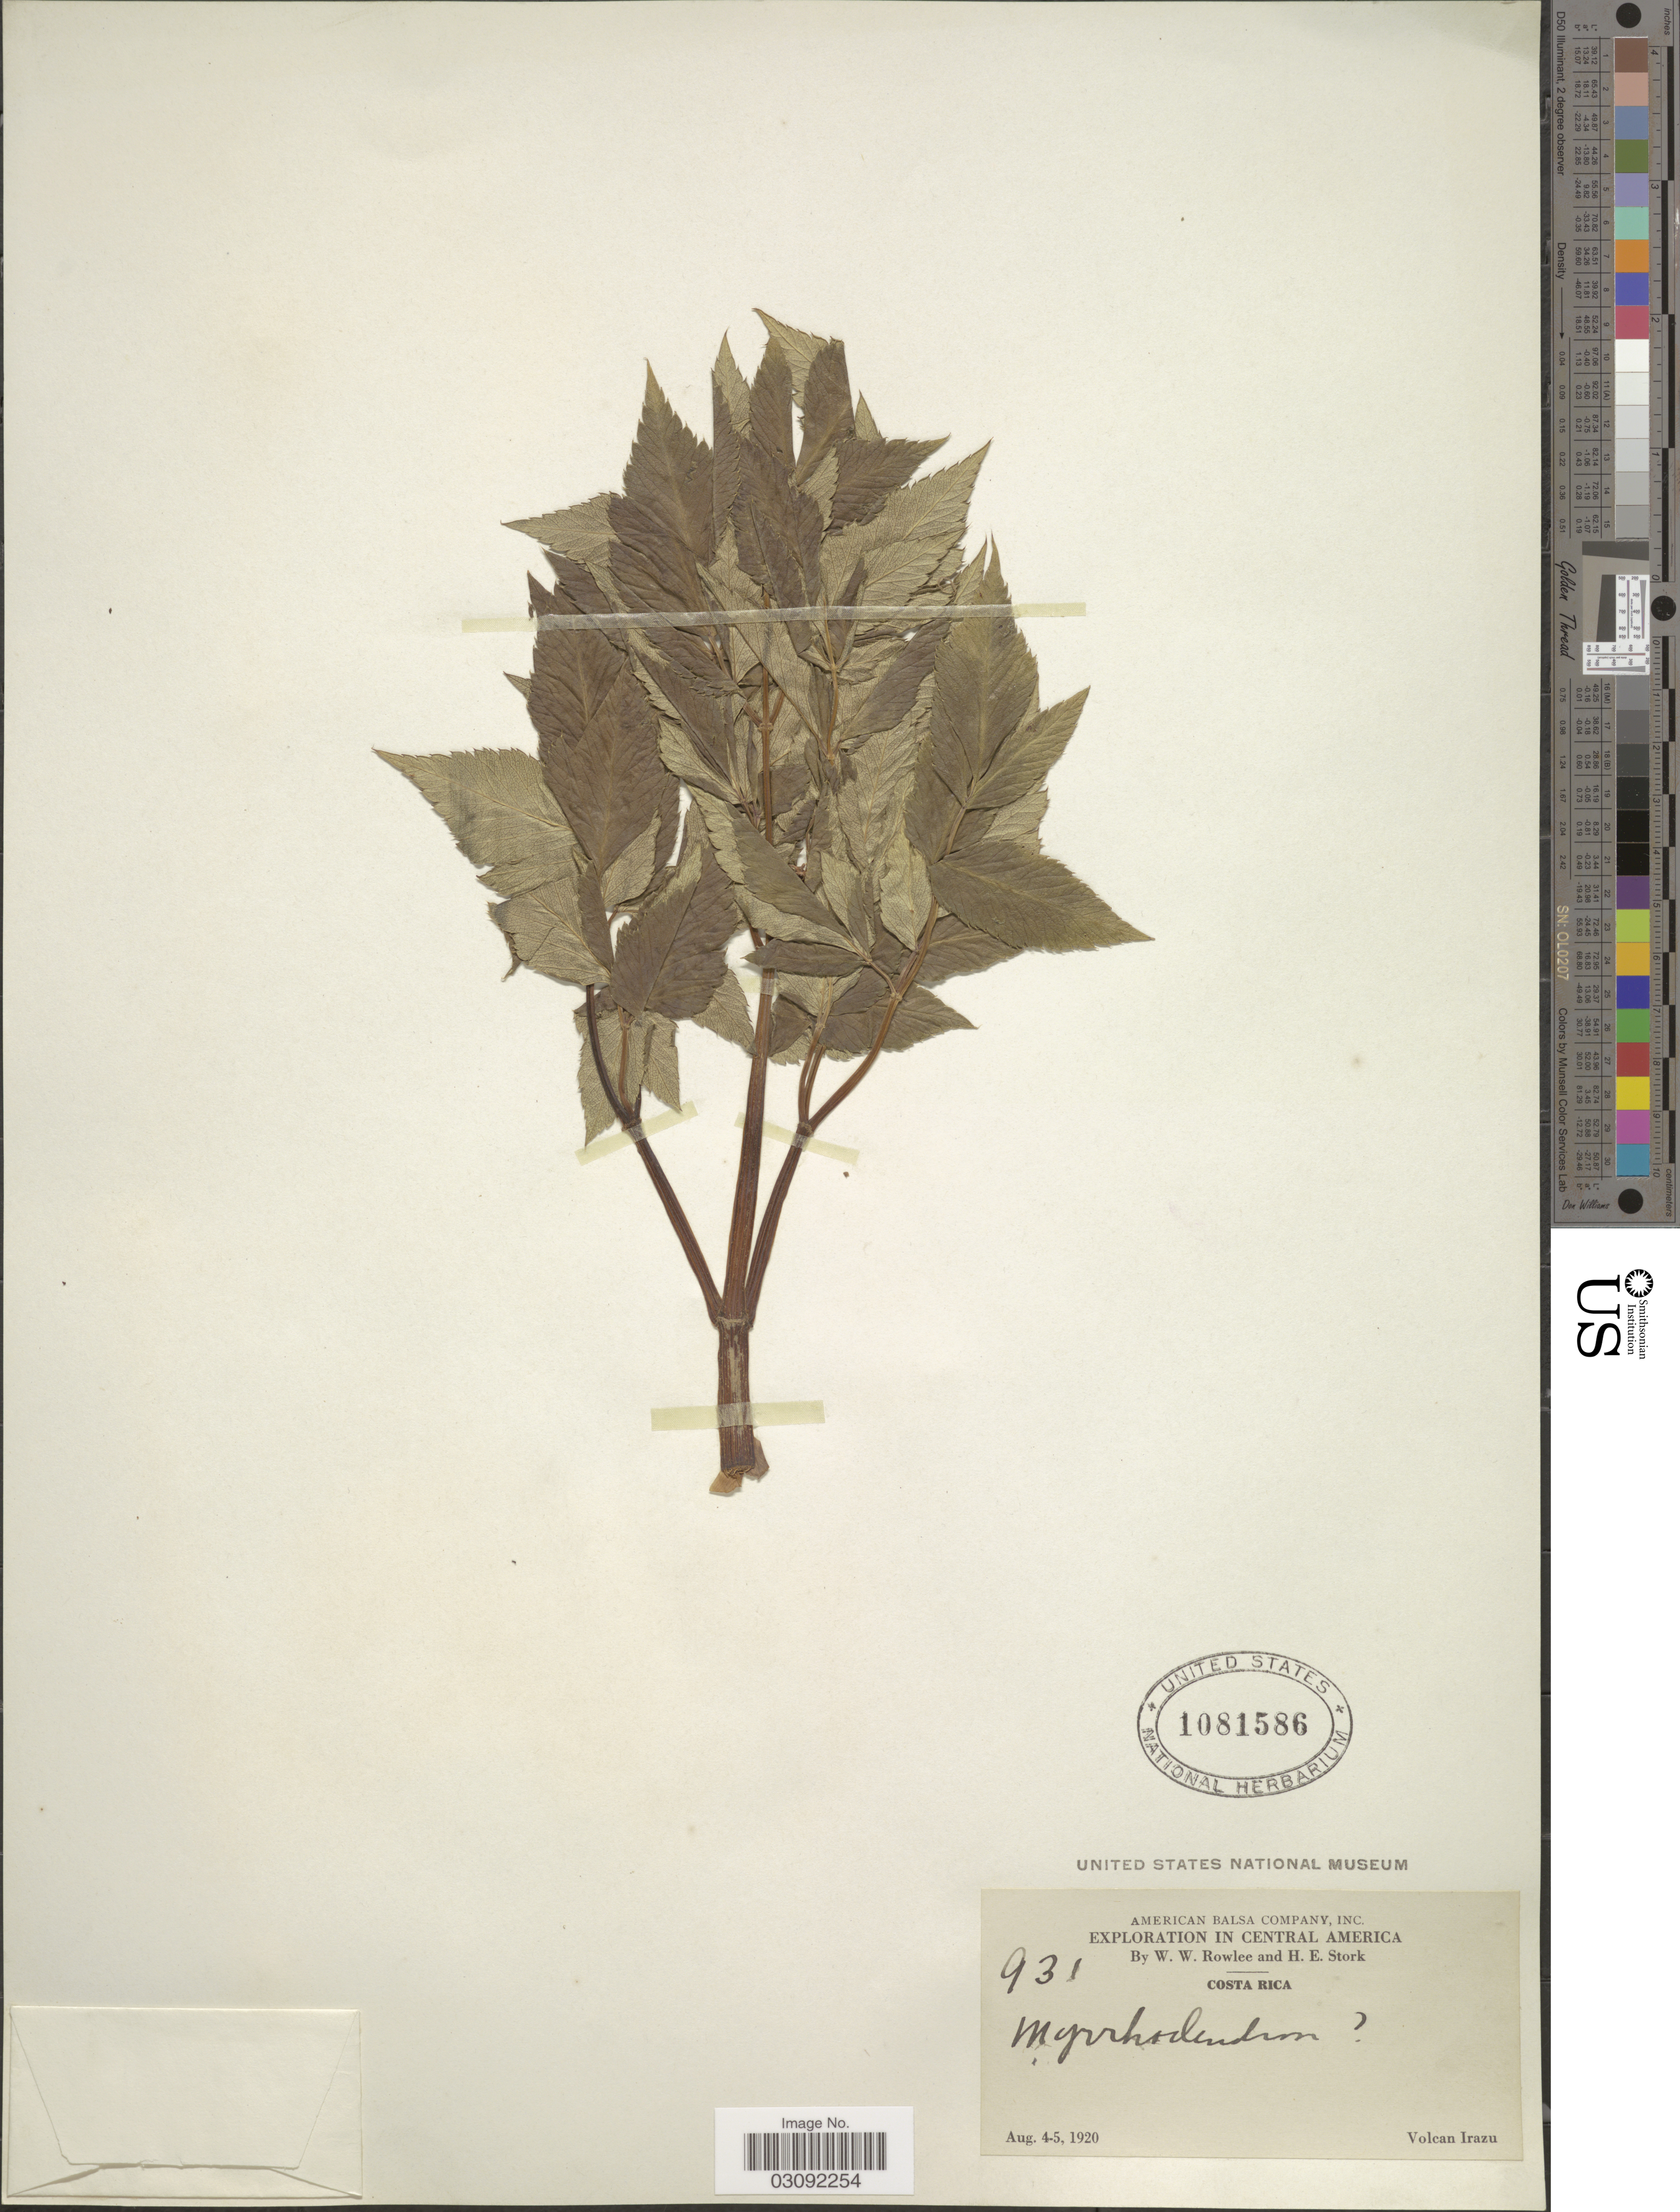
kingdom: Plantae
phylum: Tracheophyta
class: Magnoliopsida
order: Apiales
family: Apiaceae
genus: Myrrhidendron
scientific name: Myrrhidendron donnellsmithii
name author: J.M. Coult. & Rose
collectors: W. W. Rowlee & H. E. Stork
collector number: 931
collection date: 1920-08-04/1920-08-05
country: Costa Rica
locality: Central America. Volcan Irazu.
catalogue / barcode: US 1081586